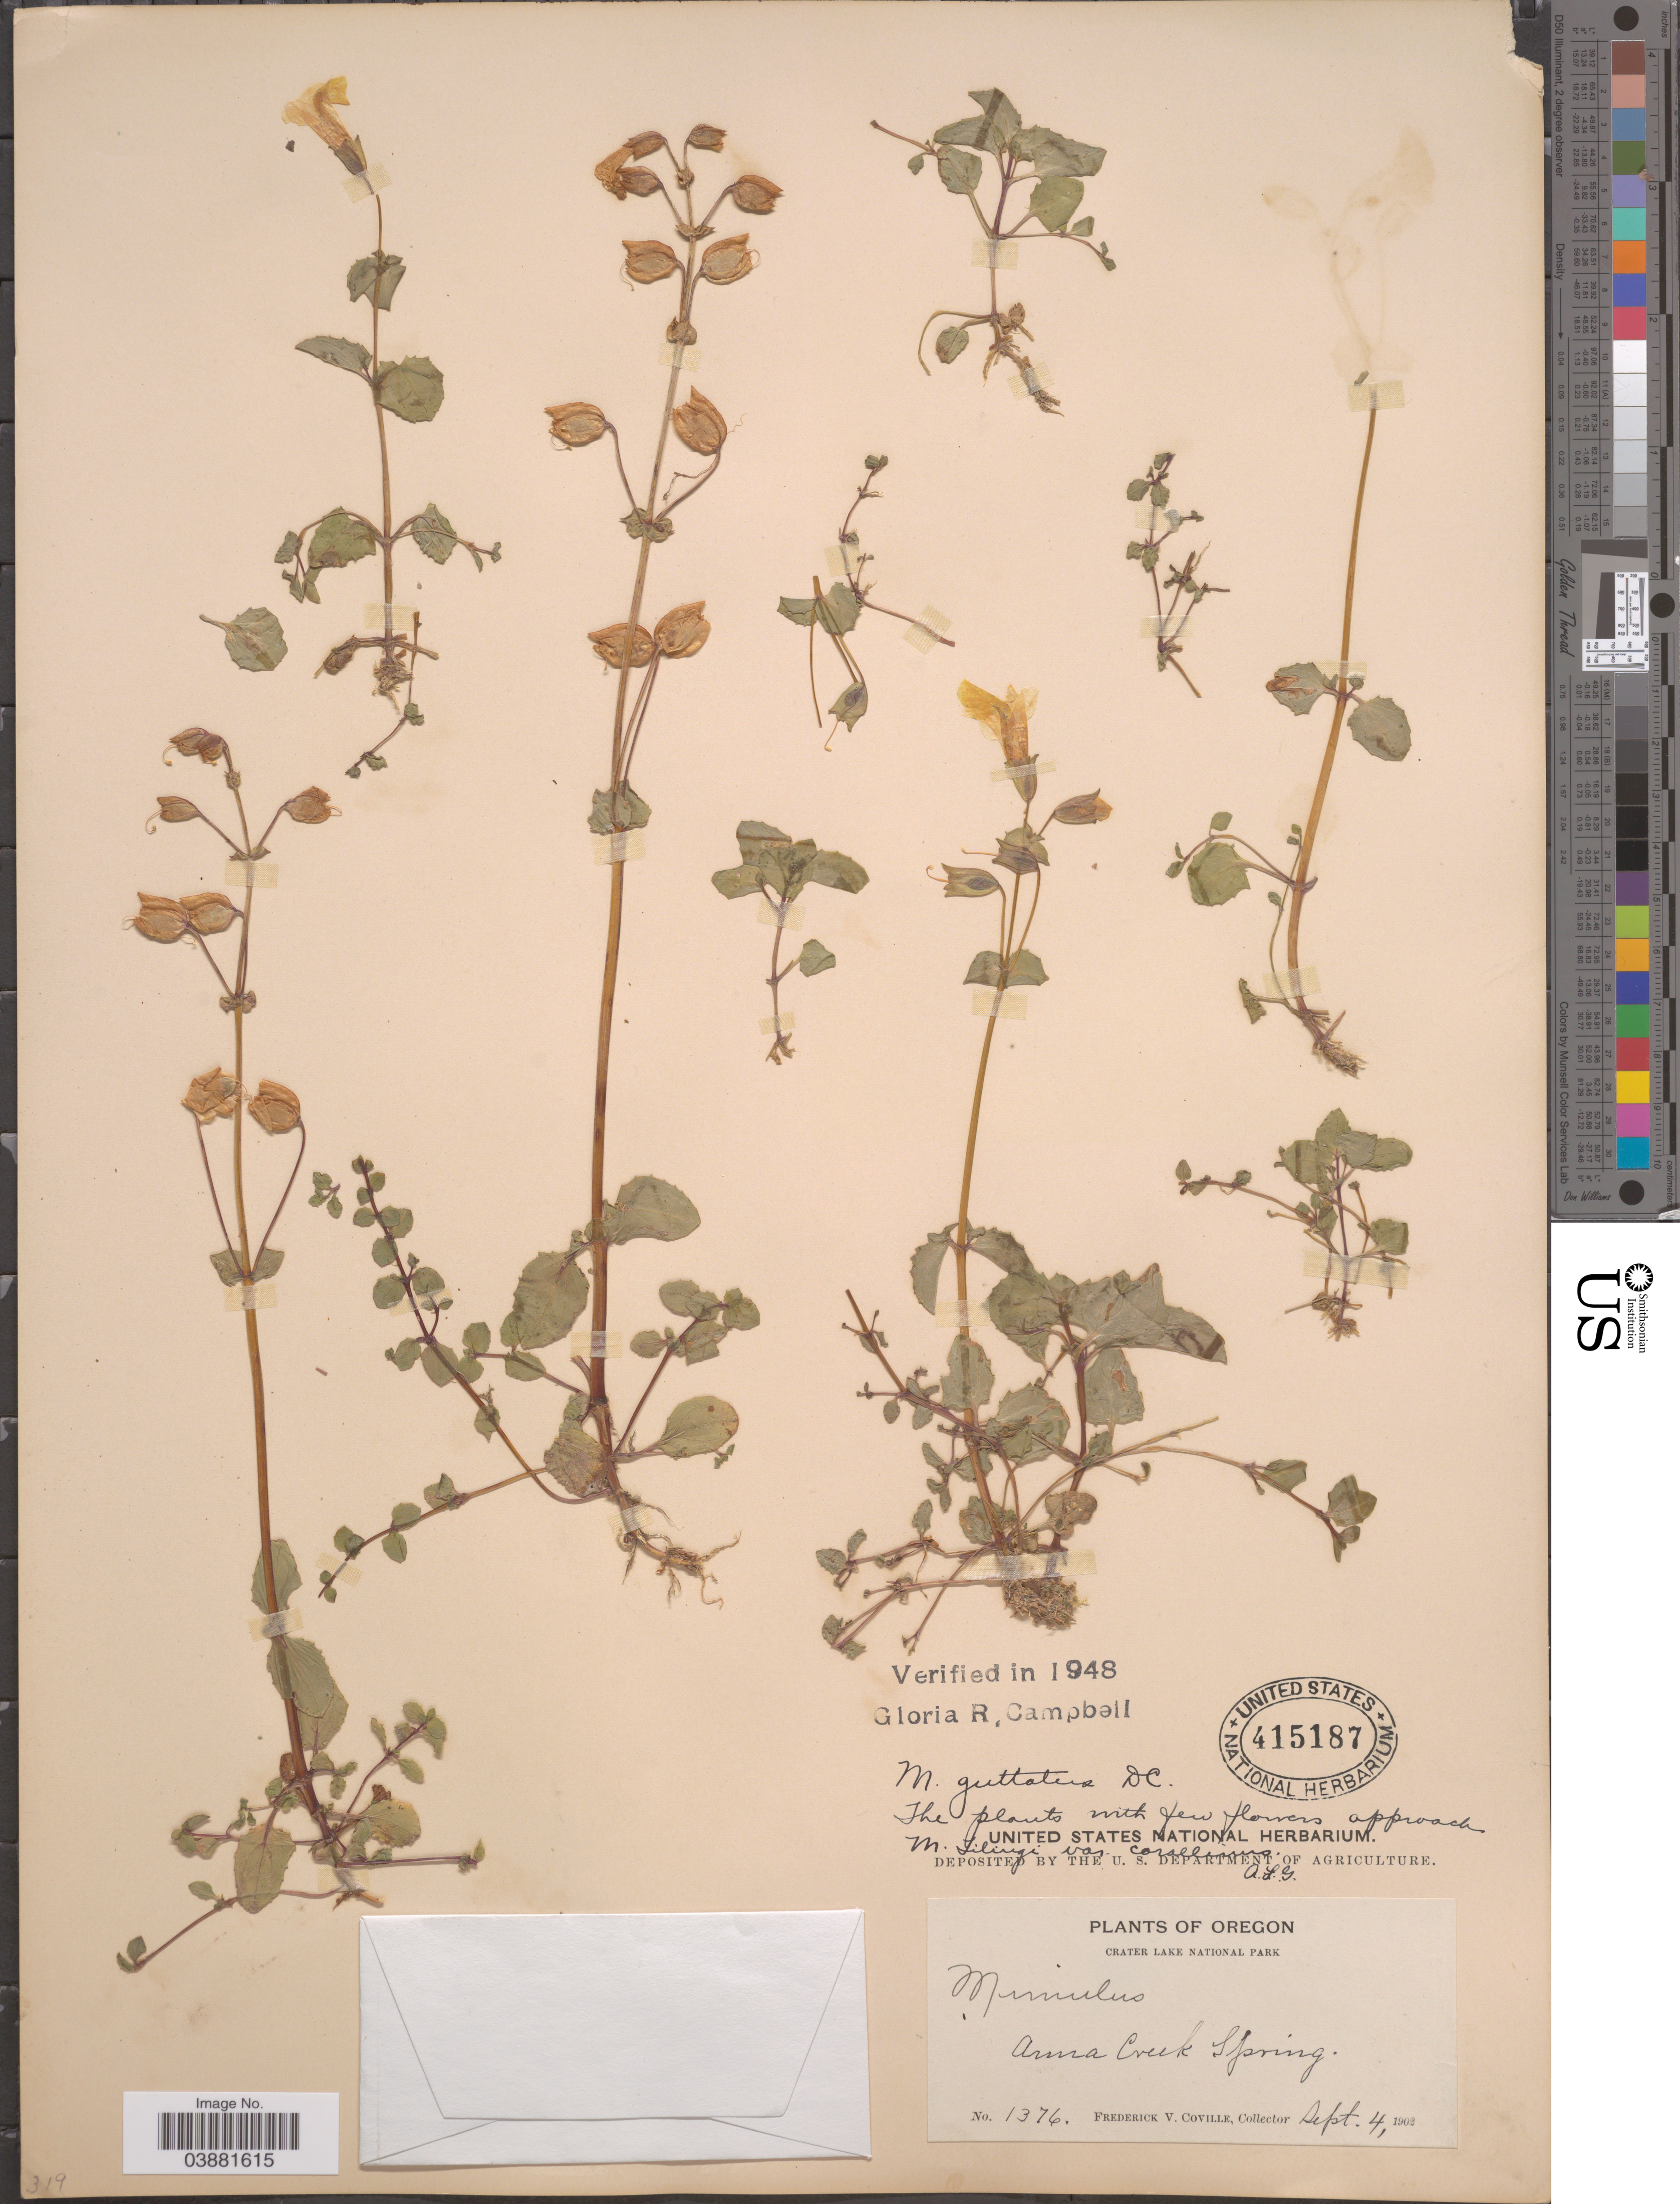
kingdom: Plantae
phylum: Tracheophyta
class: Magnoliopsida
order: Lamiales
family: Phrymaceae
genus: Mimulus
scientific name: Mimulus guttatus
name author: DC.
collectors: F. V. Coville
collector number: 1376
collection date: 1902-09-04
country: United States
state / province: Oregon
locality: Crater Lake National Park. Anna Creek Spring.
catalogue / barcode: US 415187